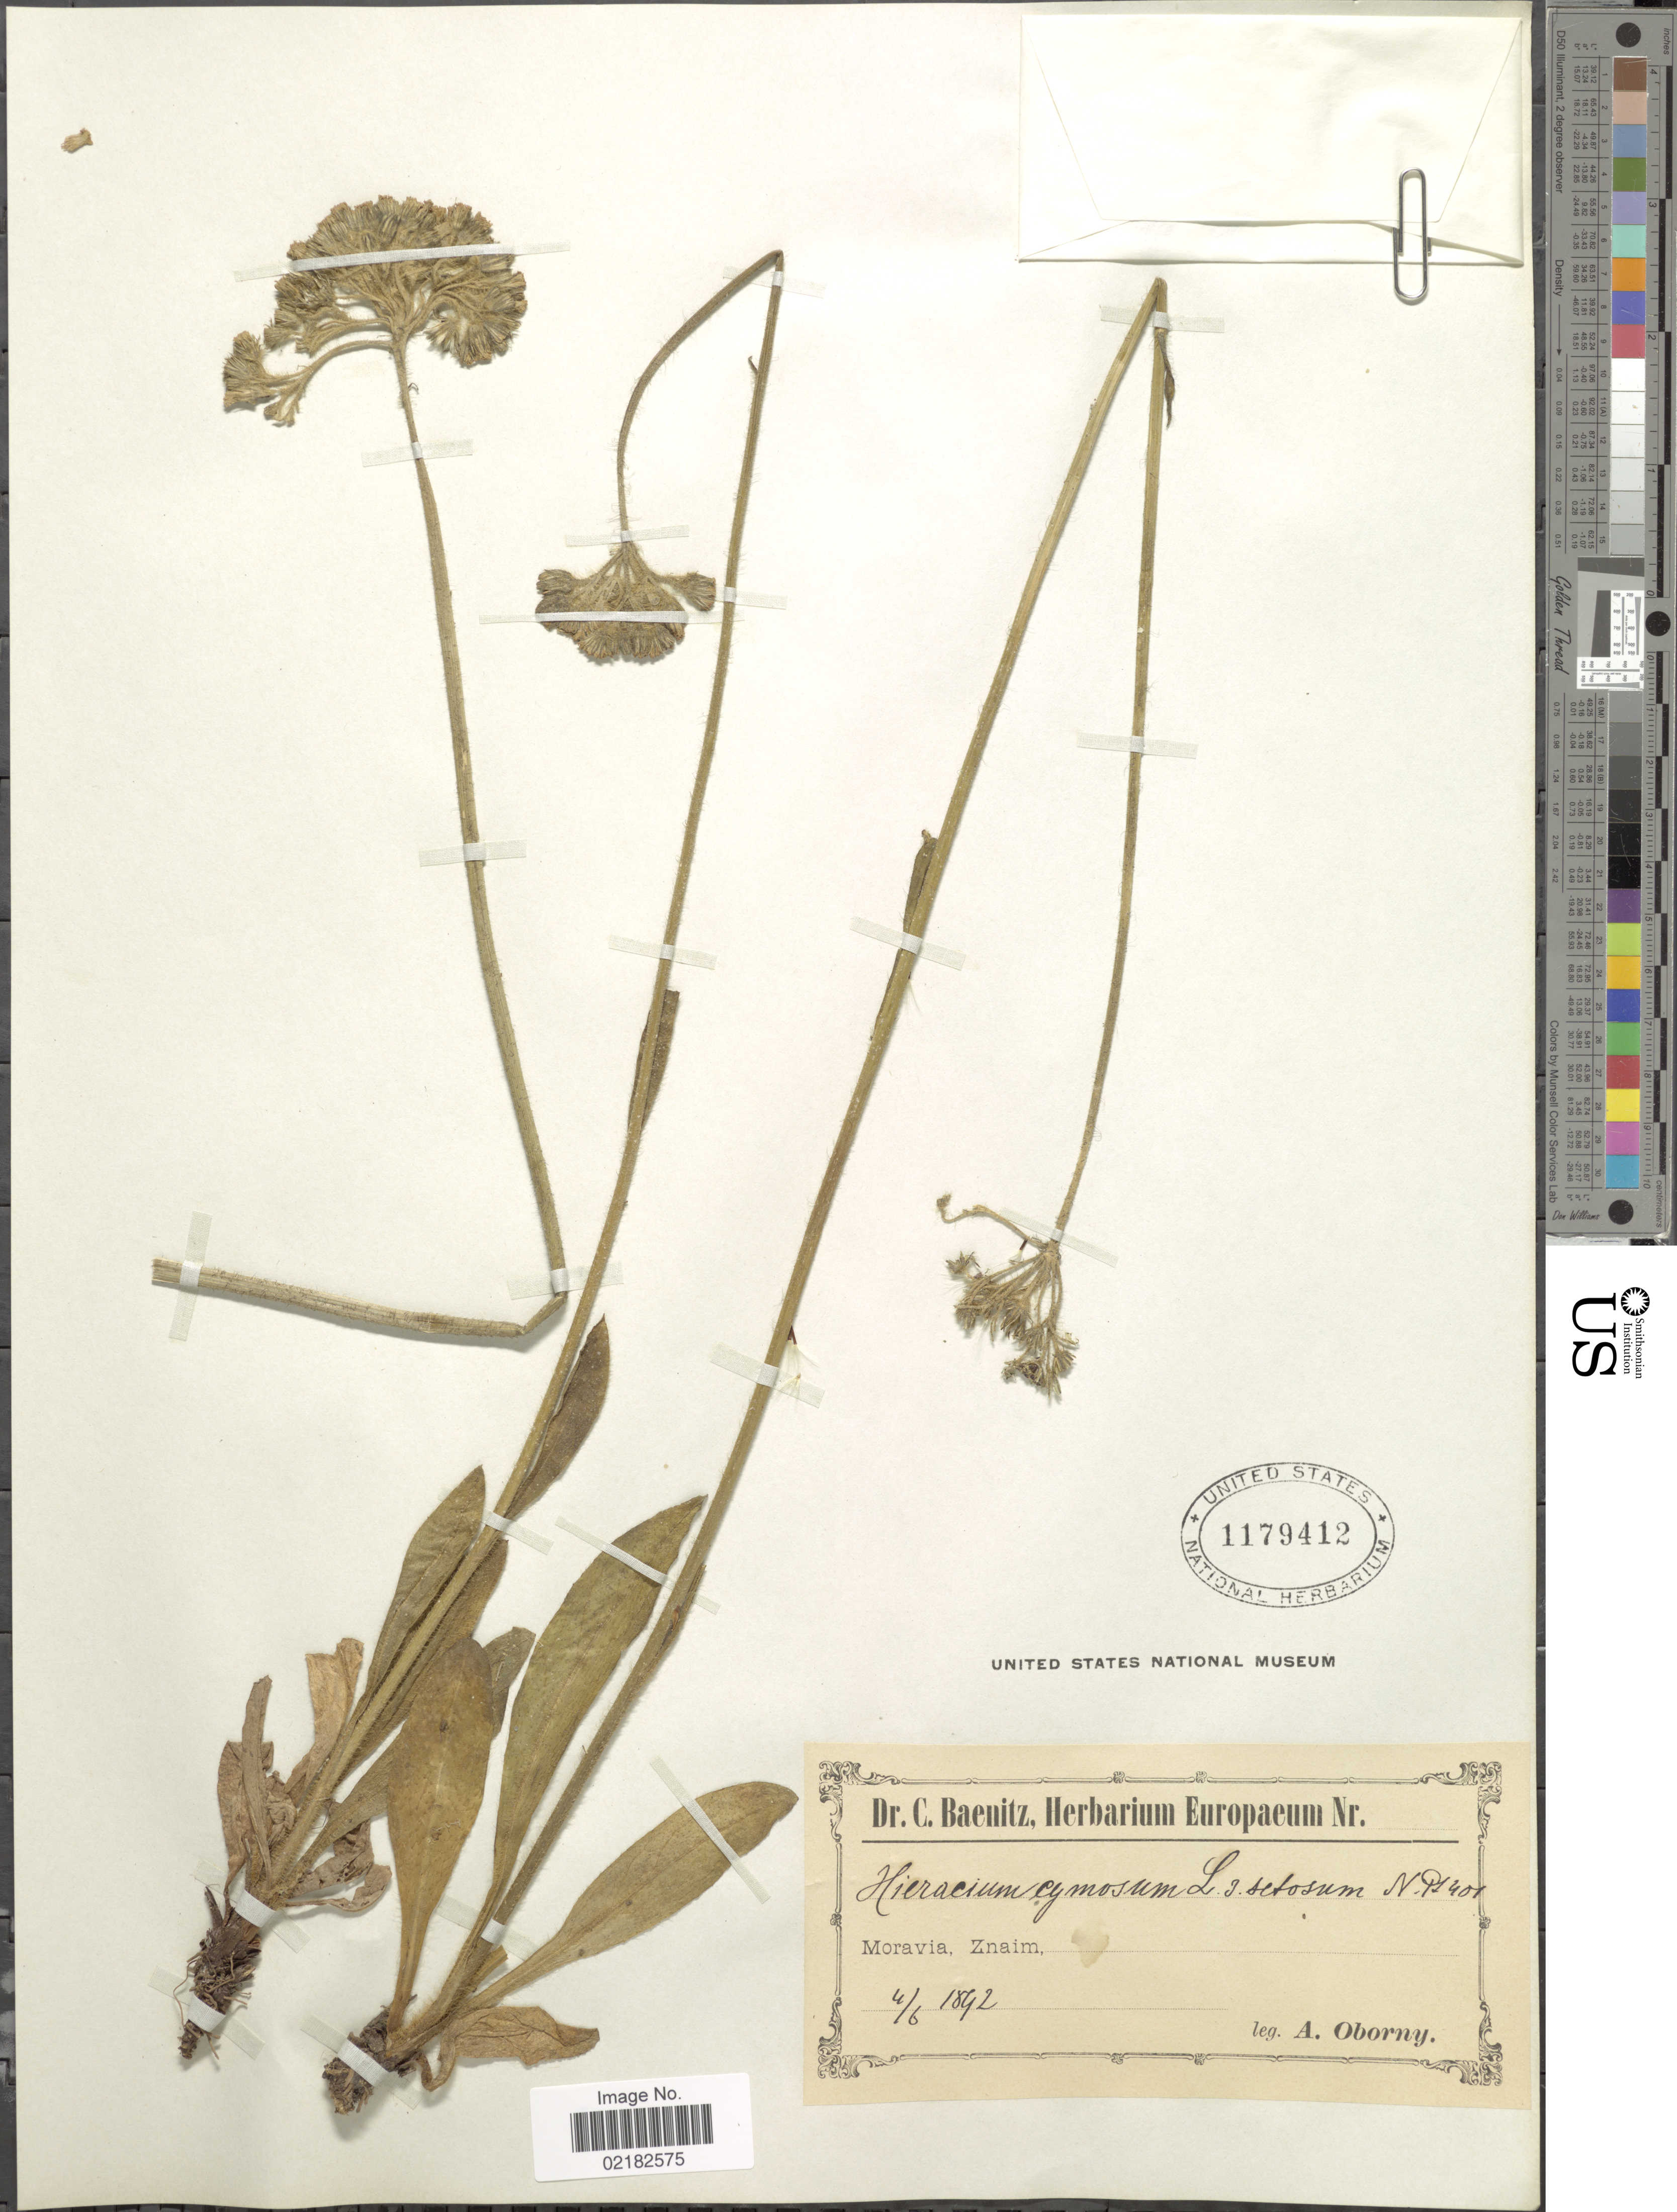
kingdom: Plantae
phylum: Tracheophyta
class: Magnoliopsida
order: Asterales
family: Asteraceae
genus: Pilosella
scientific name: Pilosella cymiflora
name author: (Näg. & Peter) S. Bräut. & Greuter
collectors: A. Oborny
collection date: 1892-06-04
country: Czechia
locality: Moravia, Znaim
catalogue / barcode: US 1179412